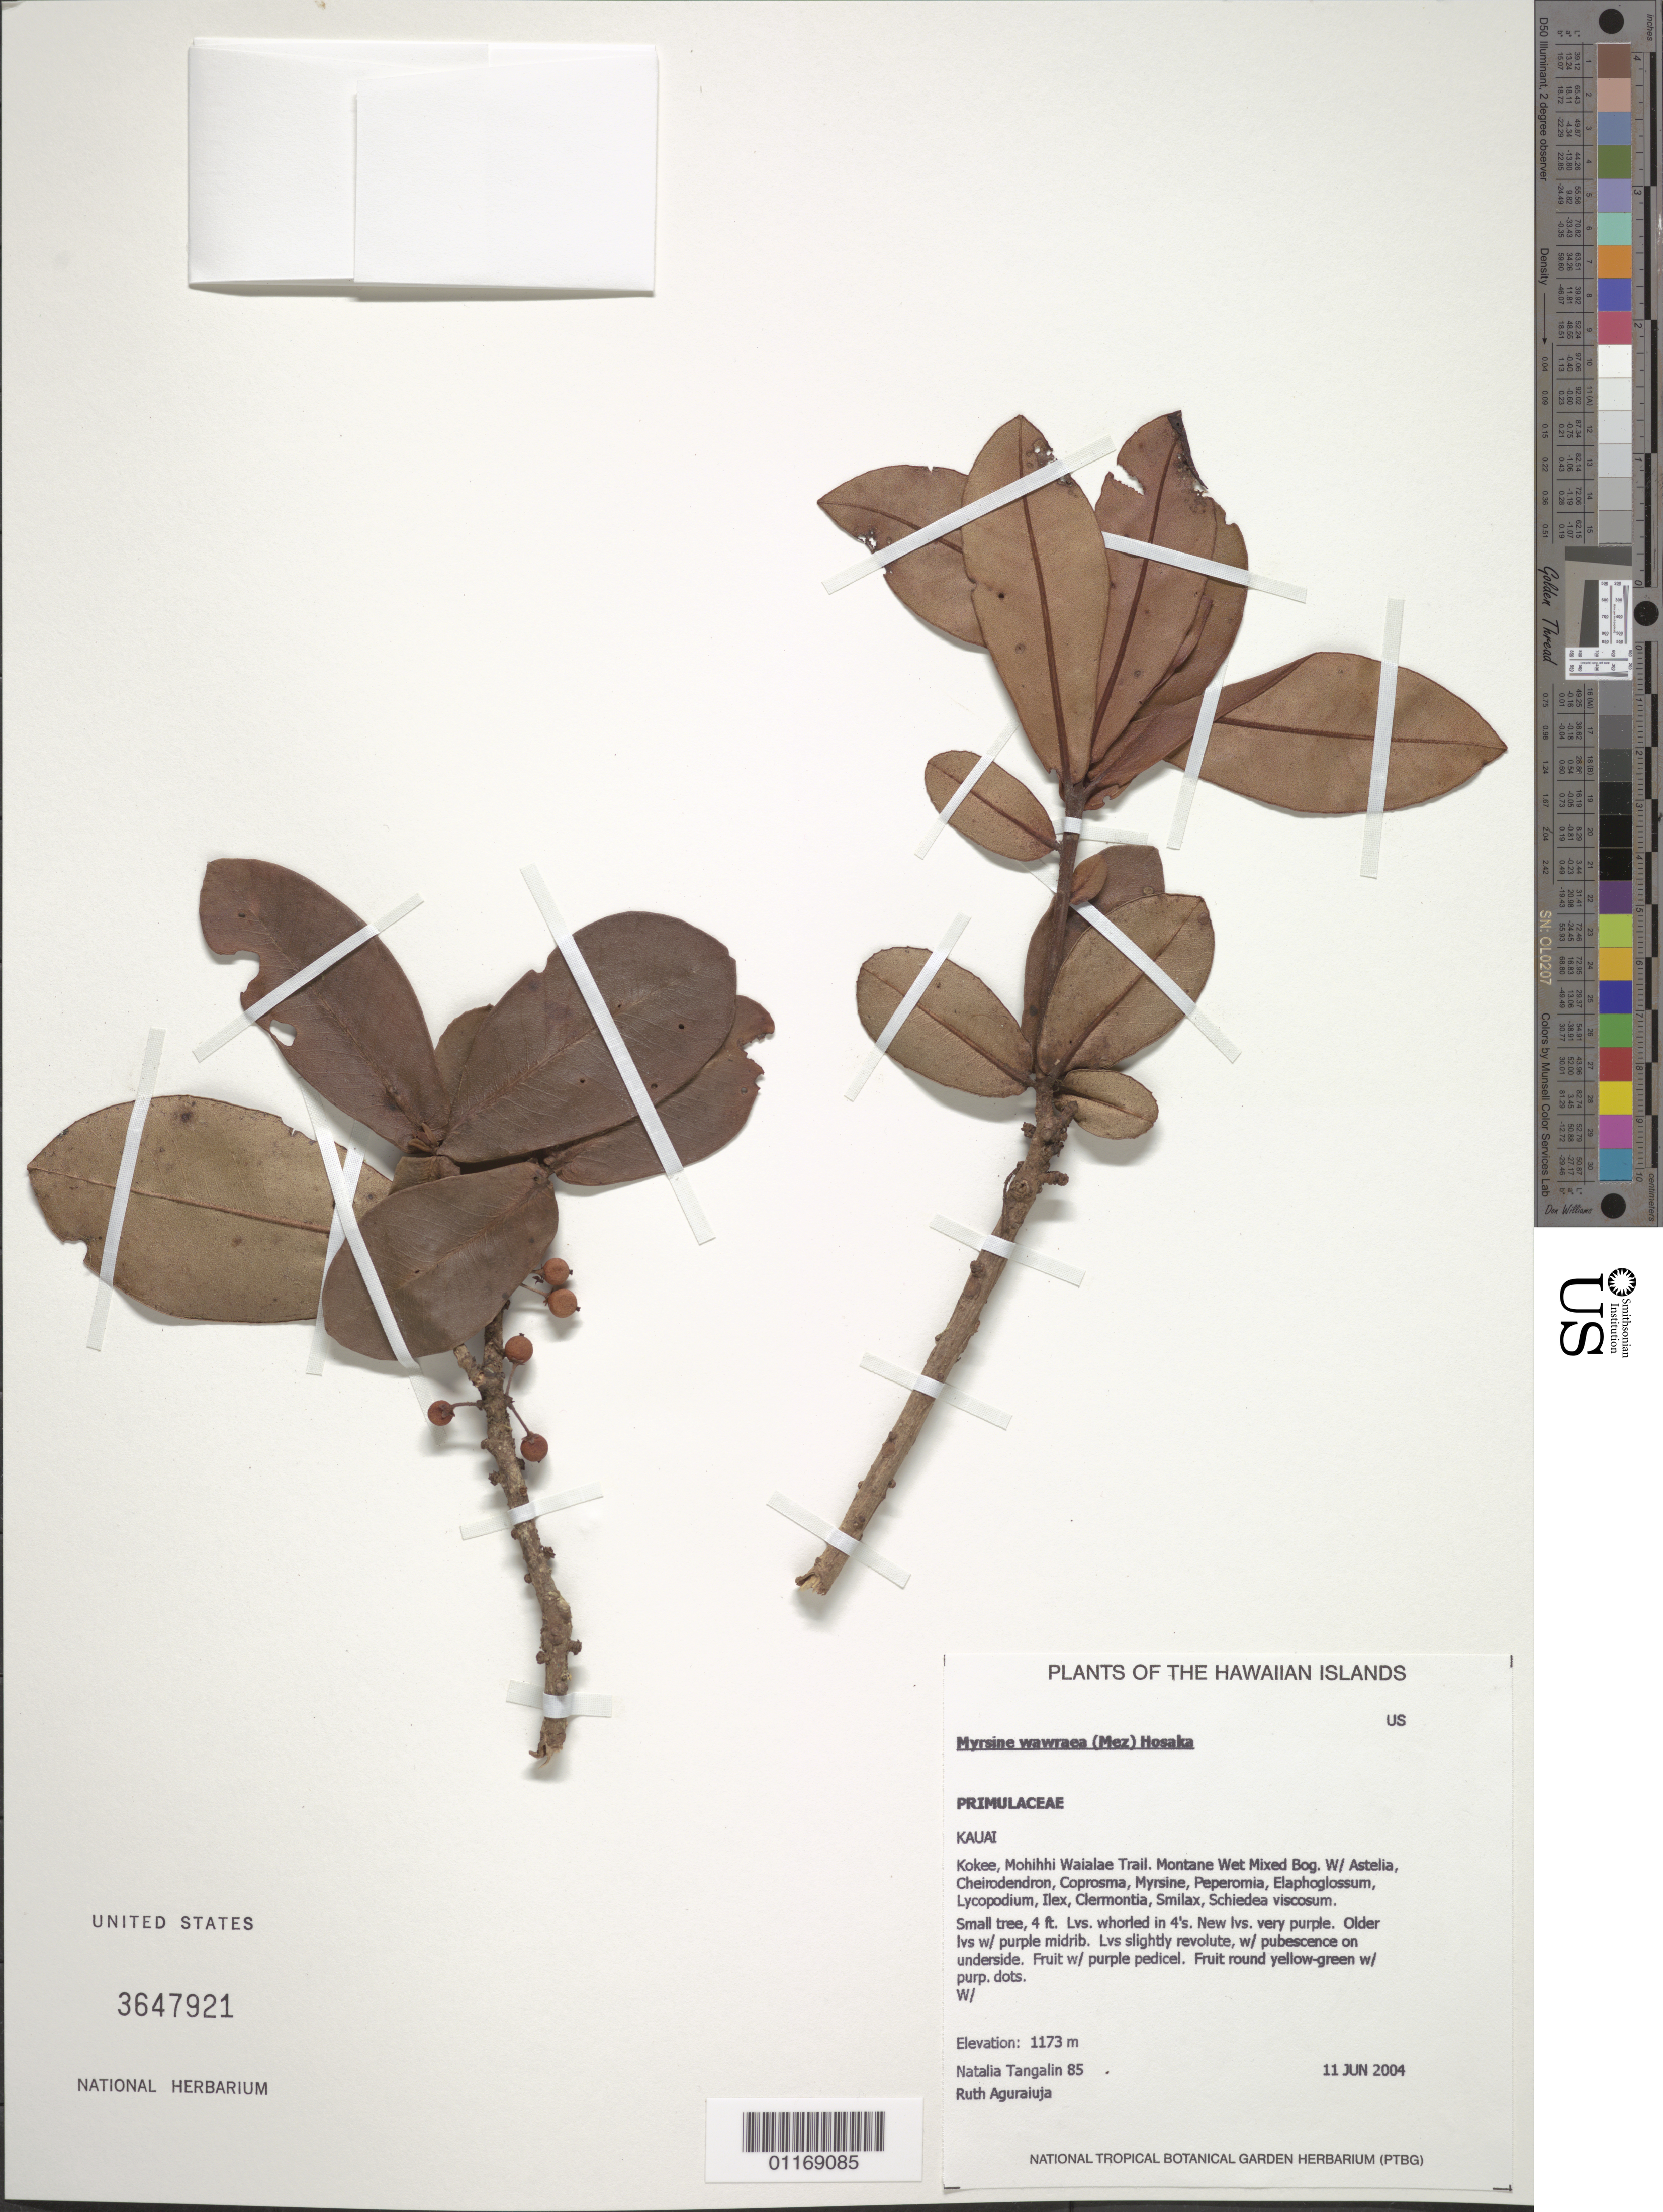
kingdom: Plantae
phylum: Tracheophyta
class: Magnoliopsida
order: Ericales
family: Primulaceae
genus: Myrsine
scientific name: Myrsine wawraea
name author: (Mez) Hosaka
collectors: N. Tangalin & R. Aguraiuja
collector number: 85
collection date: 2004-06-11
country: United States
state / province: Hawaii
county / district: Kaui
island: Kaua'i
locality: Kokee, Mohihhi Waialae Trail.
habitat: Montane wet mixed bog.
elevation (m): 1173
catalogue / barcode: US 3647921